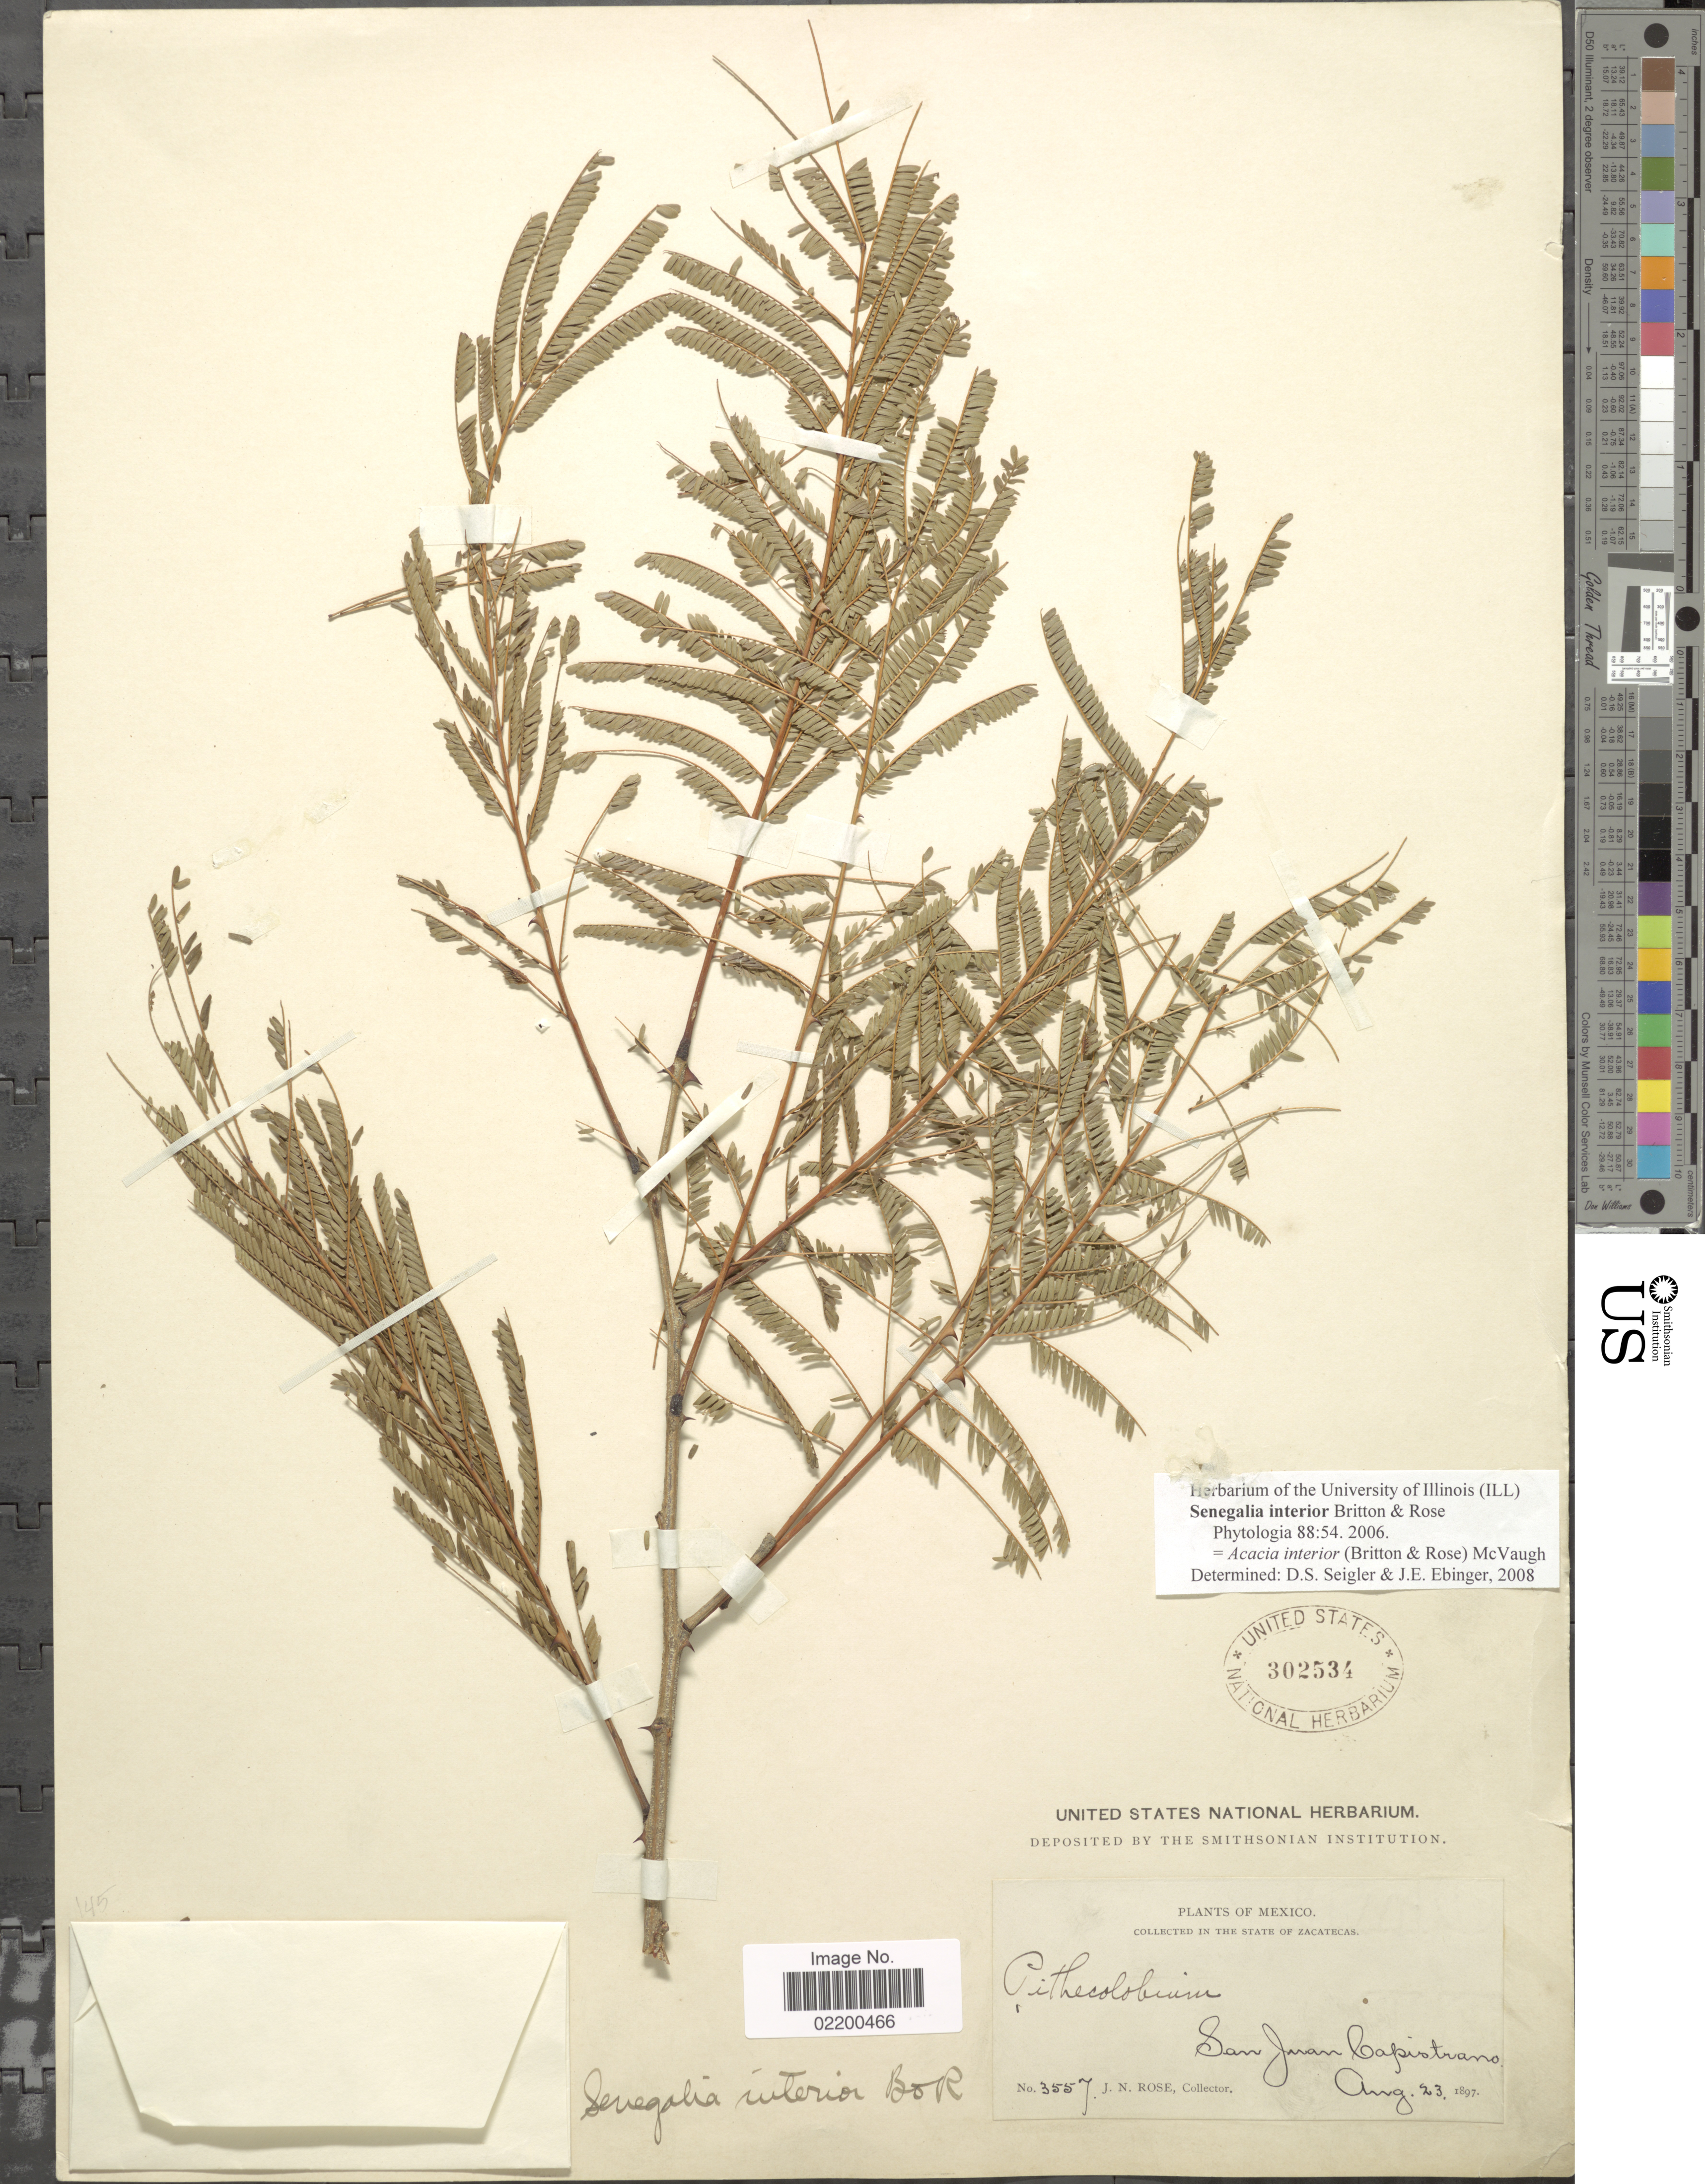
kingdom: Plantae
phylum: Tracheophyta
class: Magnoliopsida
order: Fabales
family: Fabaceae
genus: Senegalia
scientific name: Senegalia interior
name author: Britton & Rose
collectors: J. N. Rose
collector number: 3557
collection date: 1897-08-23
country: Mexico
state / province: Zacatecas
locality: In the State of Zacatecas, San Juan Capistrano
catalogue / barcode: US 302534